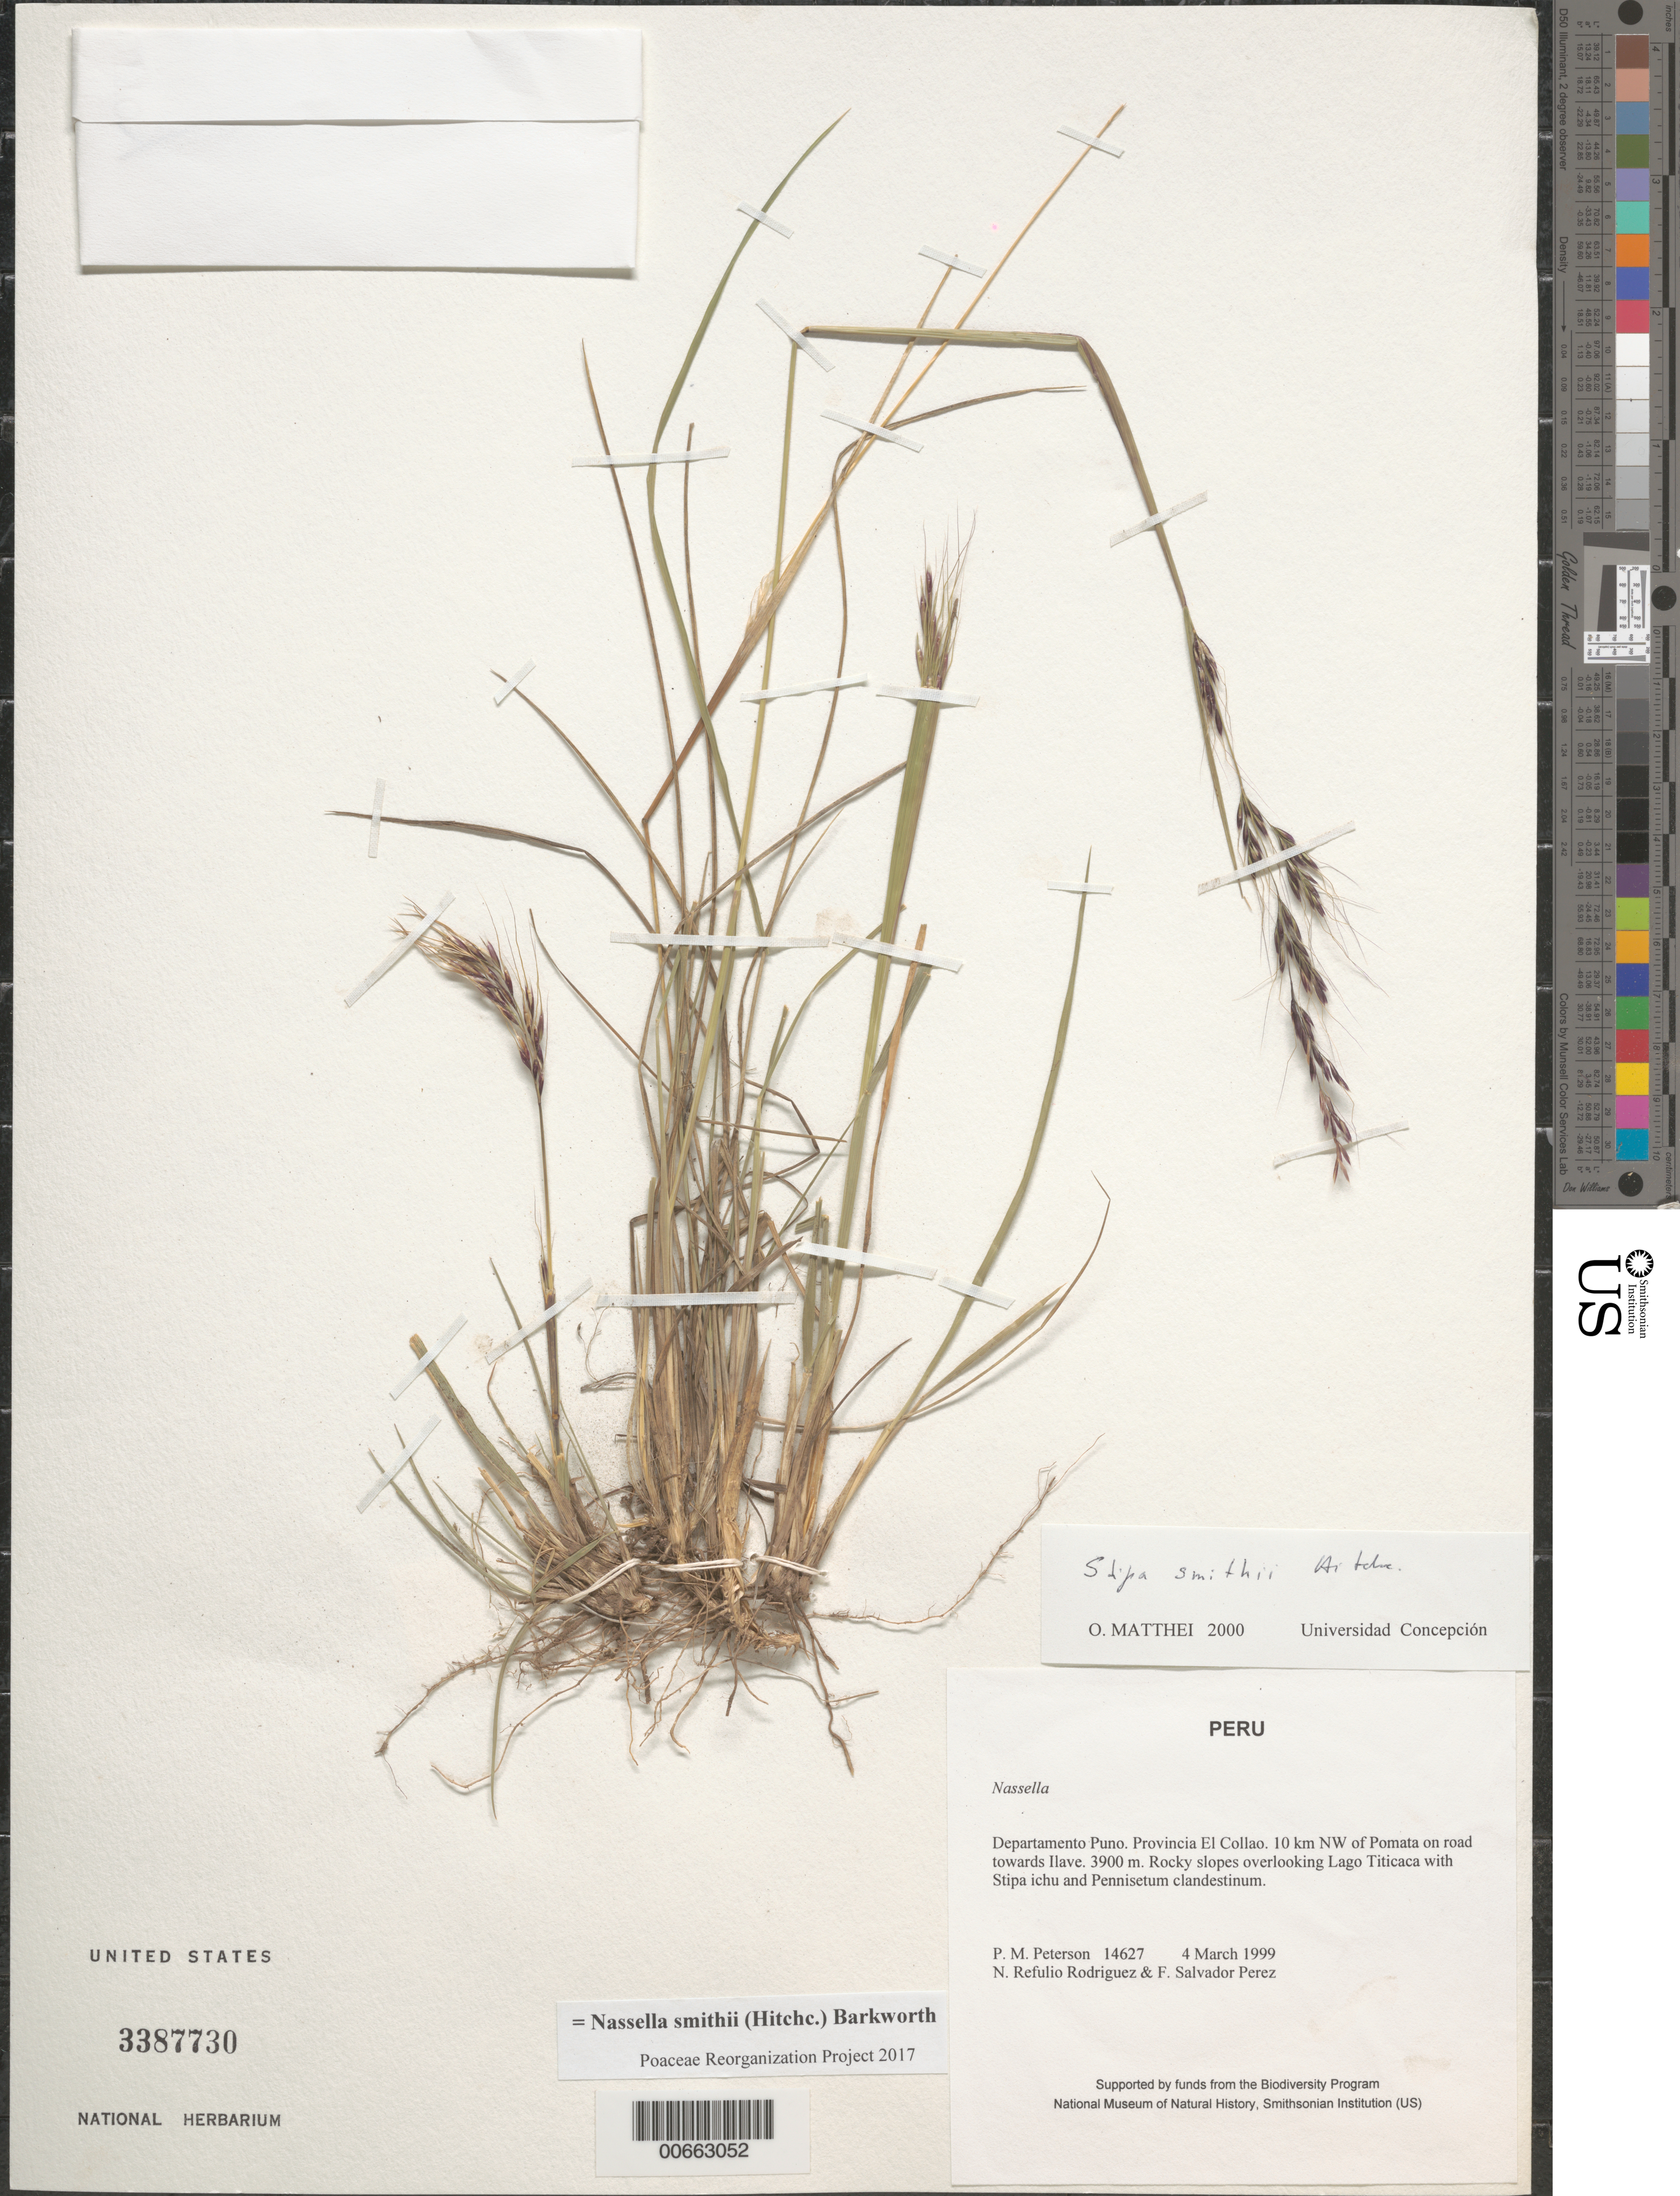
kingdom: Plantae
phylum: Tracheophyta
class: Liliopsida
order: Poales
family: Poaceae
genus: Nassella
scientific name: Nassella smithii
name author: (Hitchc.) Barkworth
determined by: Poaceae Reorganization Project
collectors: P. M. Peterson, N. Refulio-Rodríguez & F. Salvador Perez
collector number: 14627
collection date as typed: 04 Mar 1999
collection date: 1999-03-04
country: Peru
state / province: Puno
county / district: El Collao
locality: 10 km NW of Pomata on road towards Ilave.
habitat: Rocky slopes overlooking Lago Titicaca with Stipa ichu and Pennisetum clandestinum.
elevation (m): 3900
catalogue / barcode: US 3387730